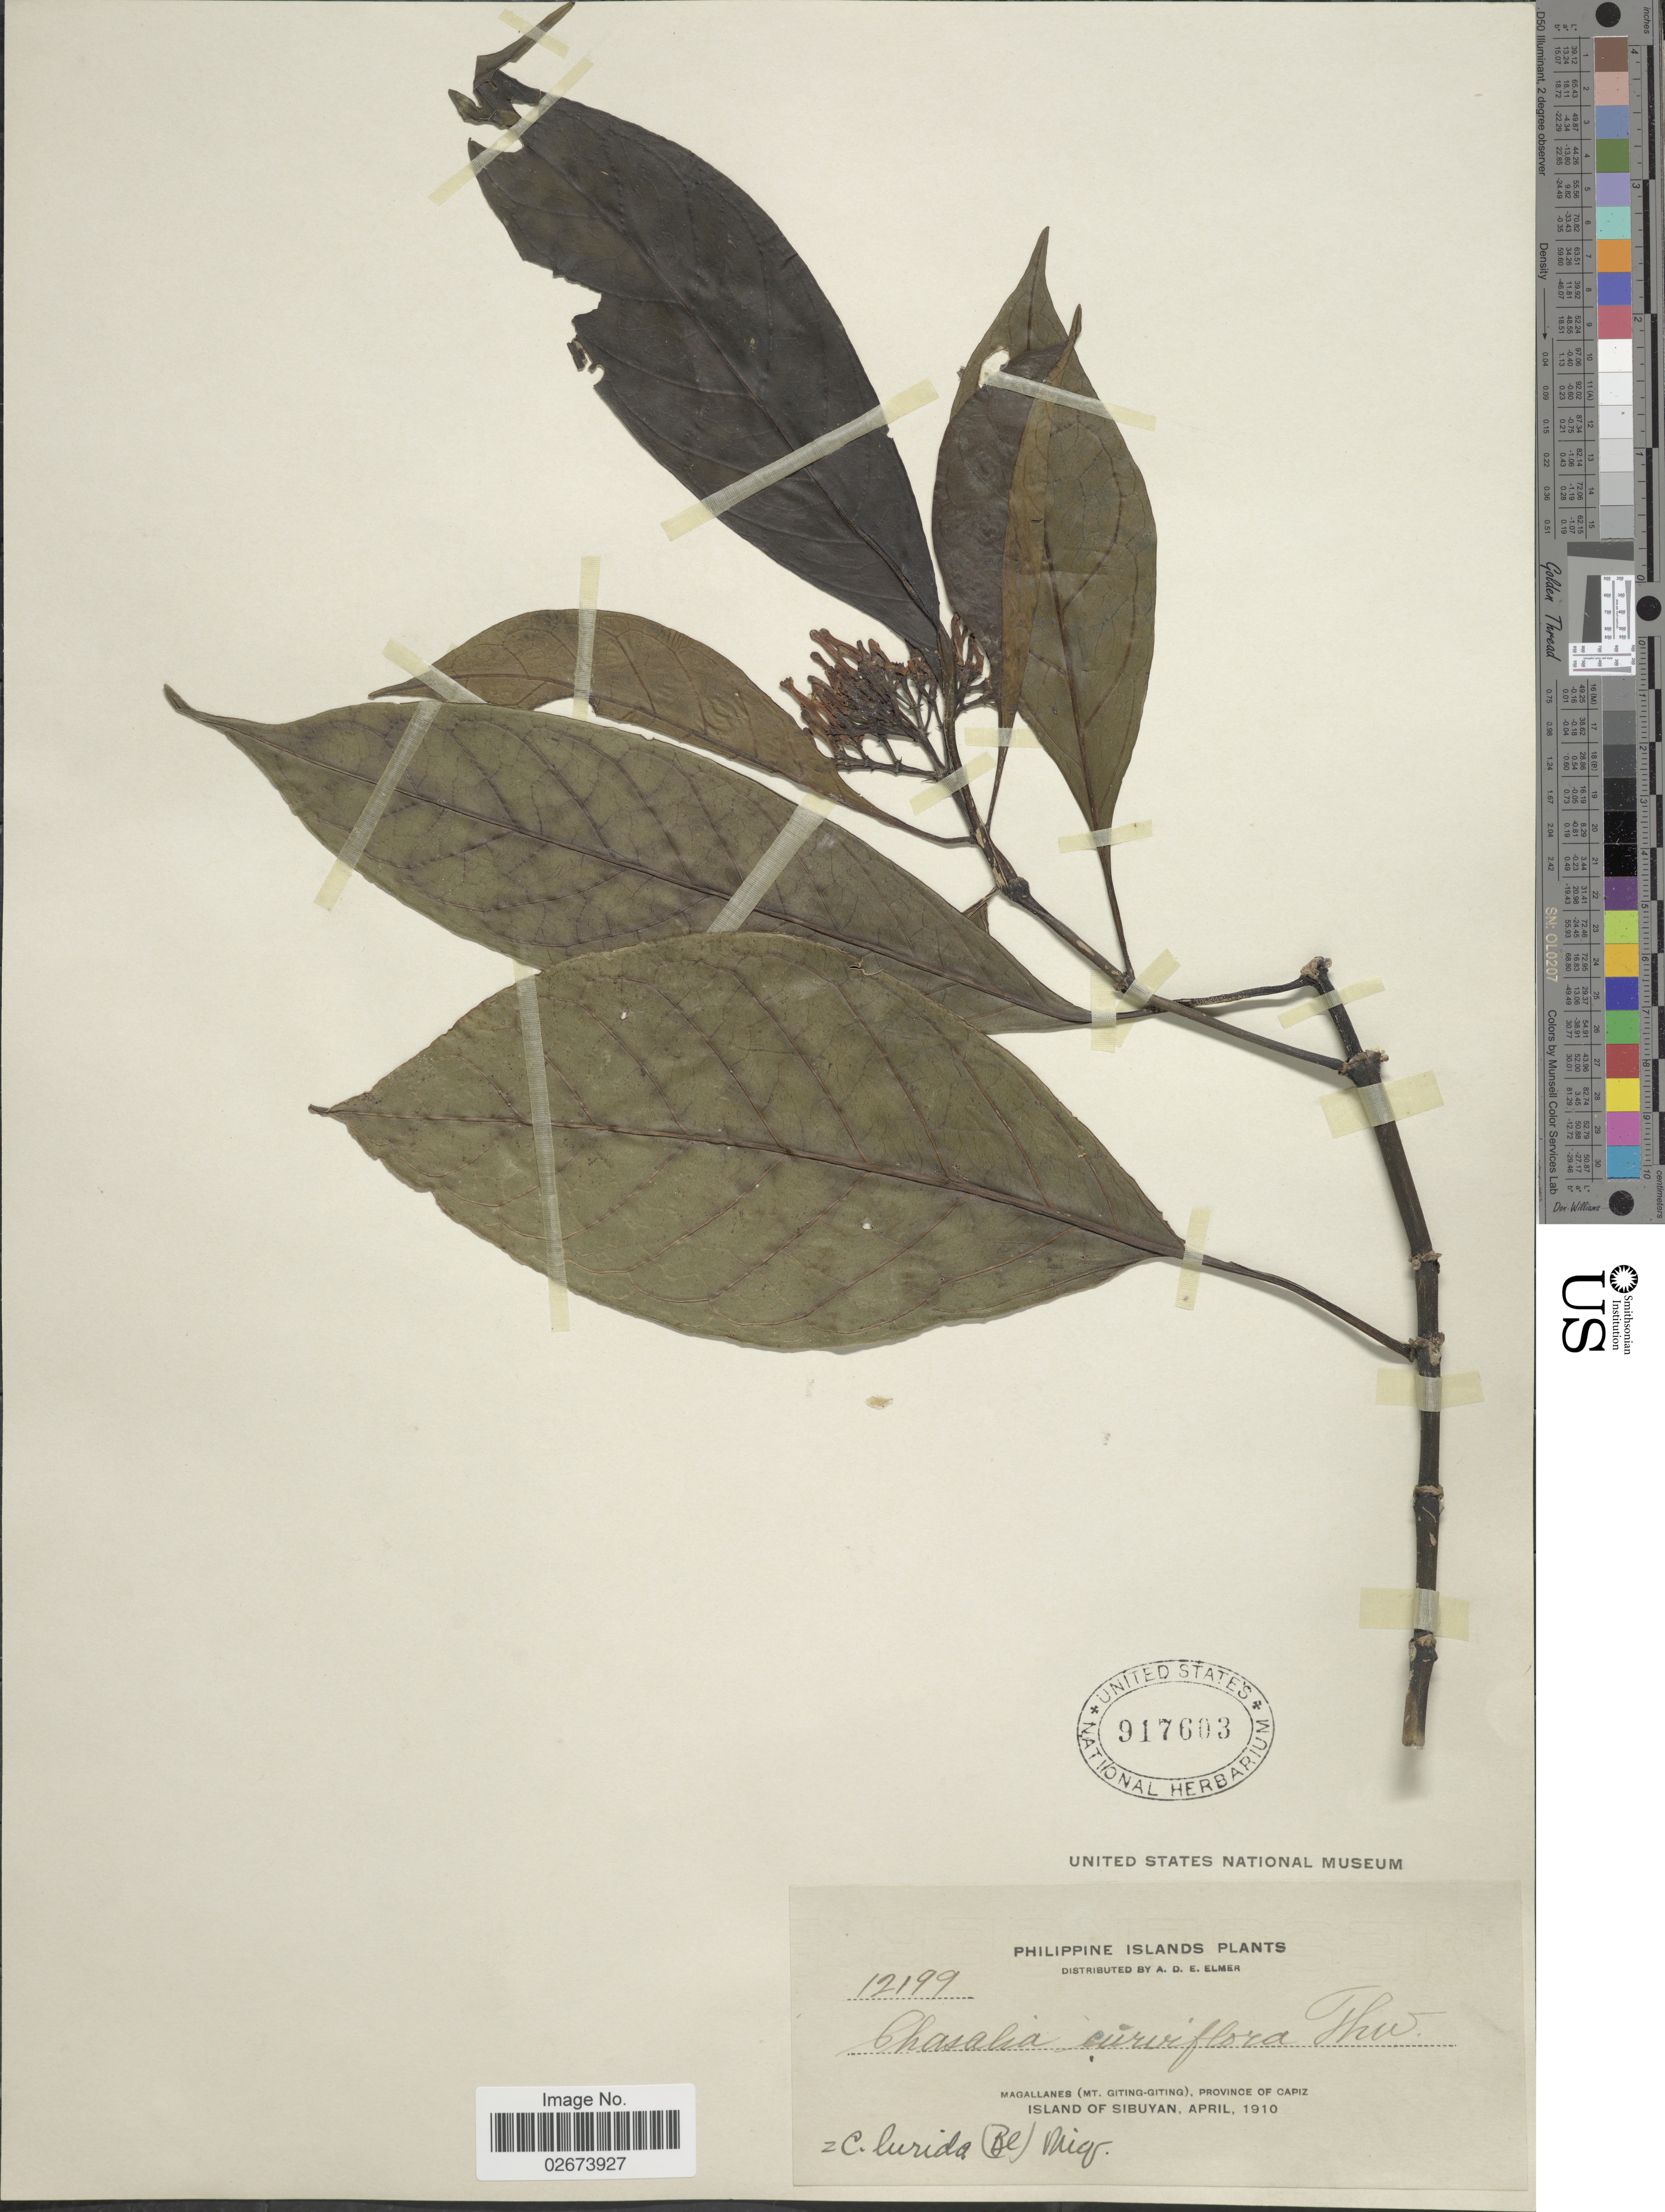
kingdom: Plantae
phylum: Tracheophyta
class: Magnoliopsida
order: Gentianales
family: Rubiaceae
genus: Chassalia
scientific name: Chassalia lurida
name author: (Blume) Miq.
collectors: A. D. E. Elmer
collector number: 12199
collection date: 1910-04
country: Philippines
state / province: Western Visayas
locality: Magallanes (Mt. Giting-Giting), Province of Capiz. Island of Sibuyan.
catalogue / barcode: US 917603